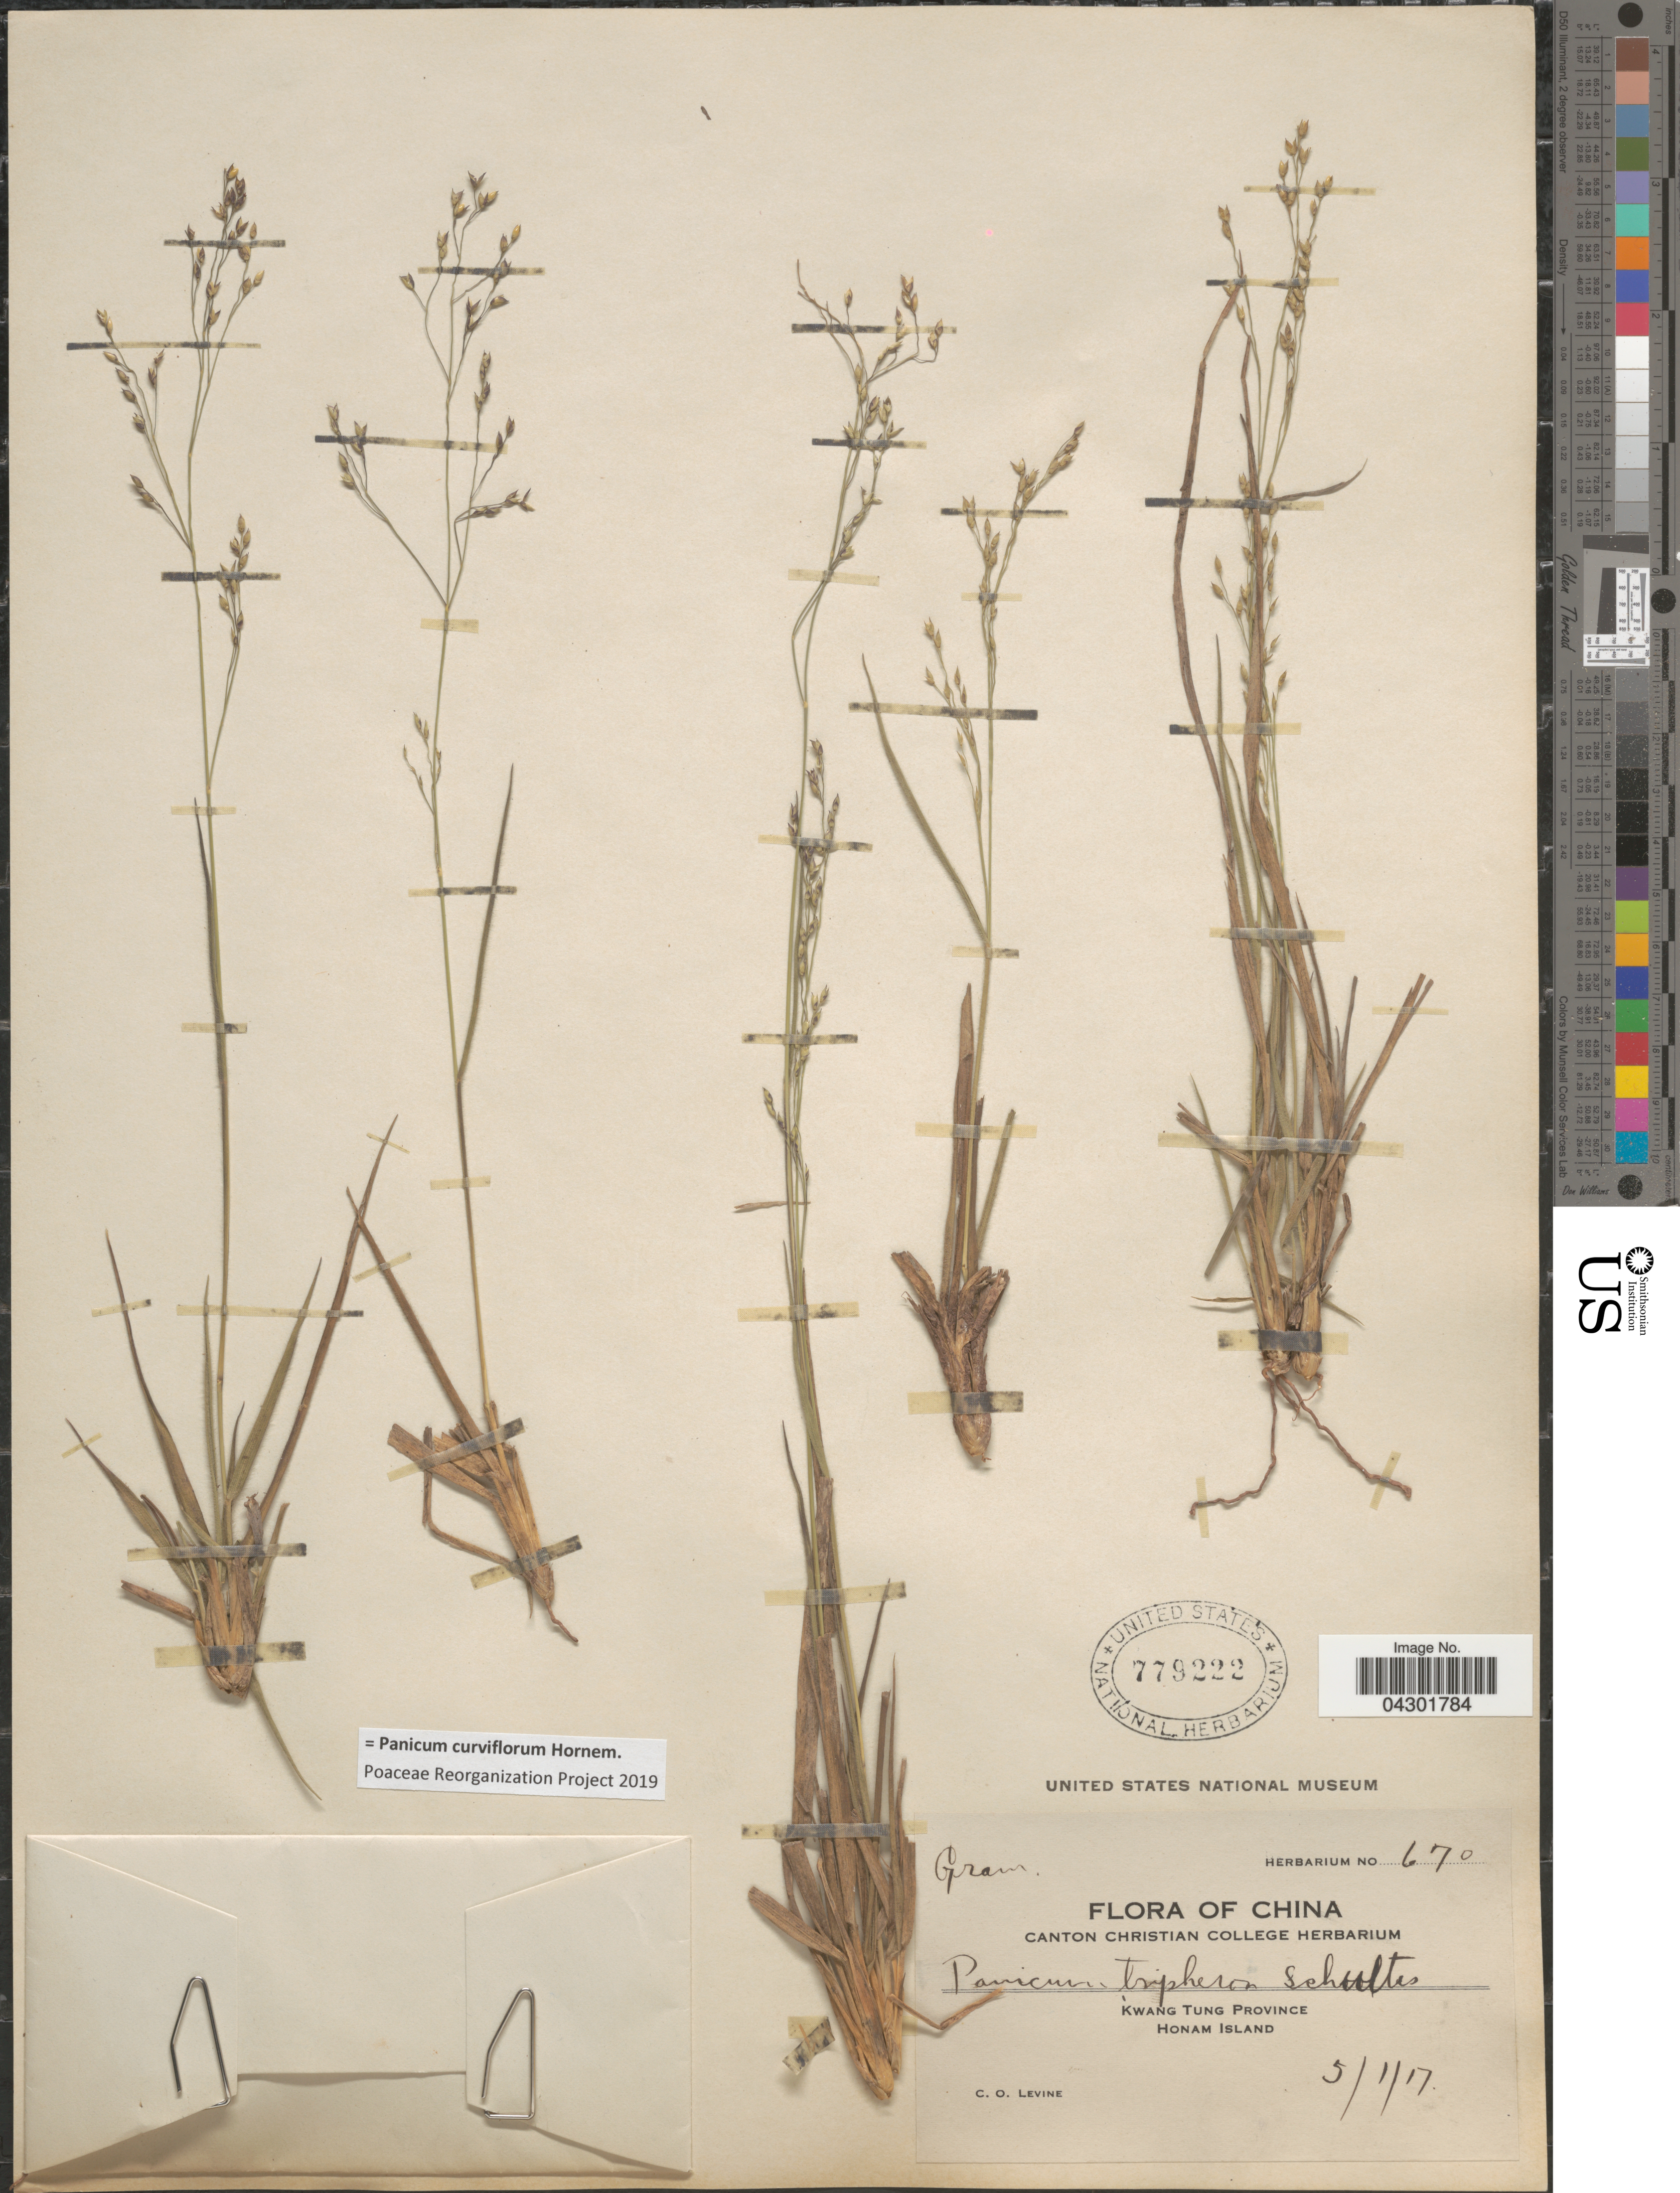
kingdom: Plantae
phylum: Tracheophyta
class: Liliopsida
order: Poales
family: Poaceae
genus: Panicum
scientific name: Panicum curviflorum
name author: Hornem.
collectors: C. O. Levine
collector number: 670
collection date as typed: Transcribed d/m/y: 5/1/17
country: China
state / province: Guangdong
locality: Kwang Tung Province. Honam Island.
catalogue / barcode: US 779222